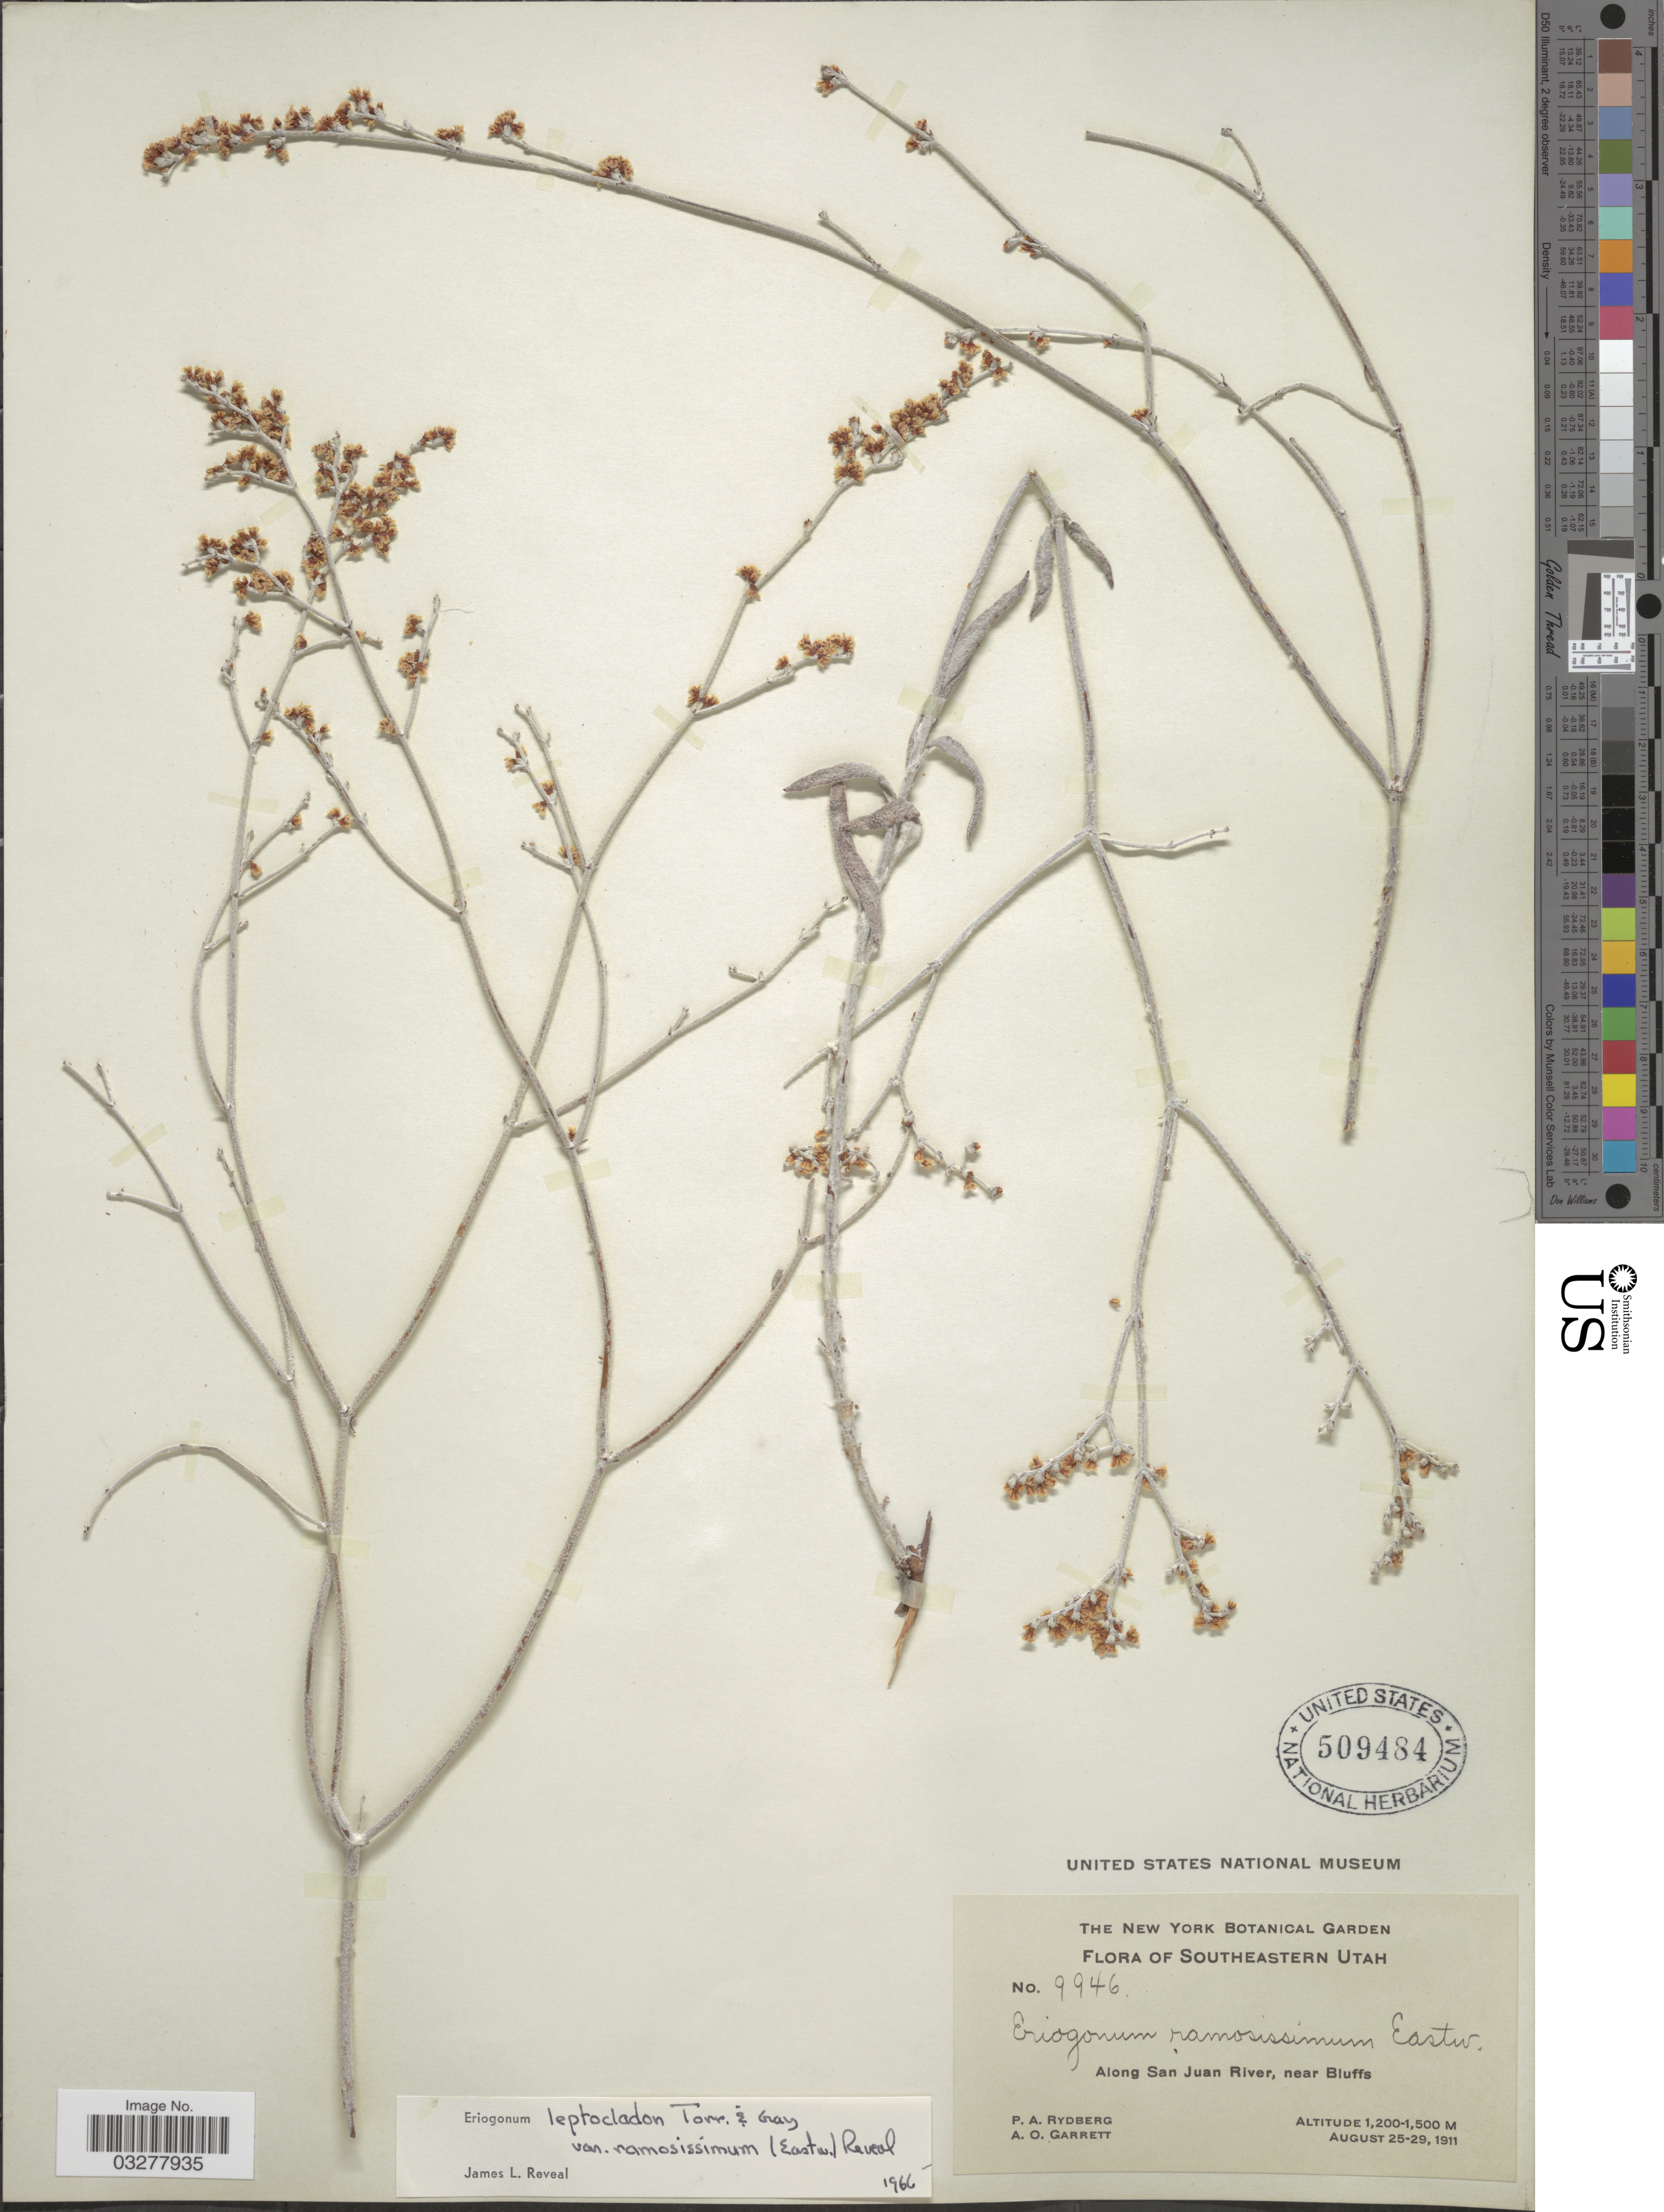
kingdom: Plantae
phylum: Tracheophyta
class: Magnoliopsida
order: Caryophyllales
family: Polygonaceae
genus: Eriogonum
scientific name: Eriogonum leptocladon var. ramosissimum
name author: (Eastw.) Reveal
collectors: P. A. Rydberg & A. O. Garrett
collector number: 9946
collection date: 1911-08-25/1911-08-29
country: United States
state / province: Utah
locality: Southeastern Utah. Along San Juan River, near Bluffs.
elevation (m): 1200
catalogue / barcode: US 509484